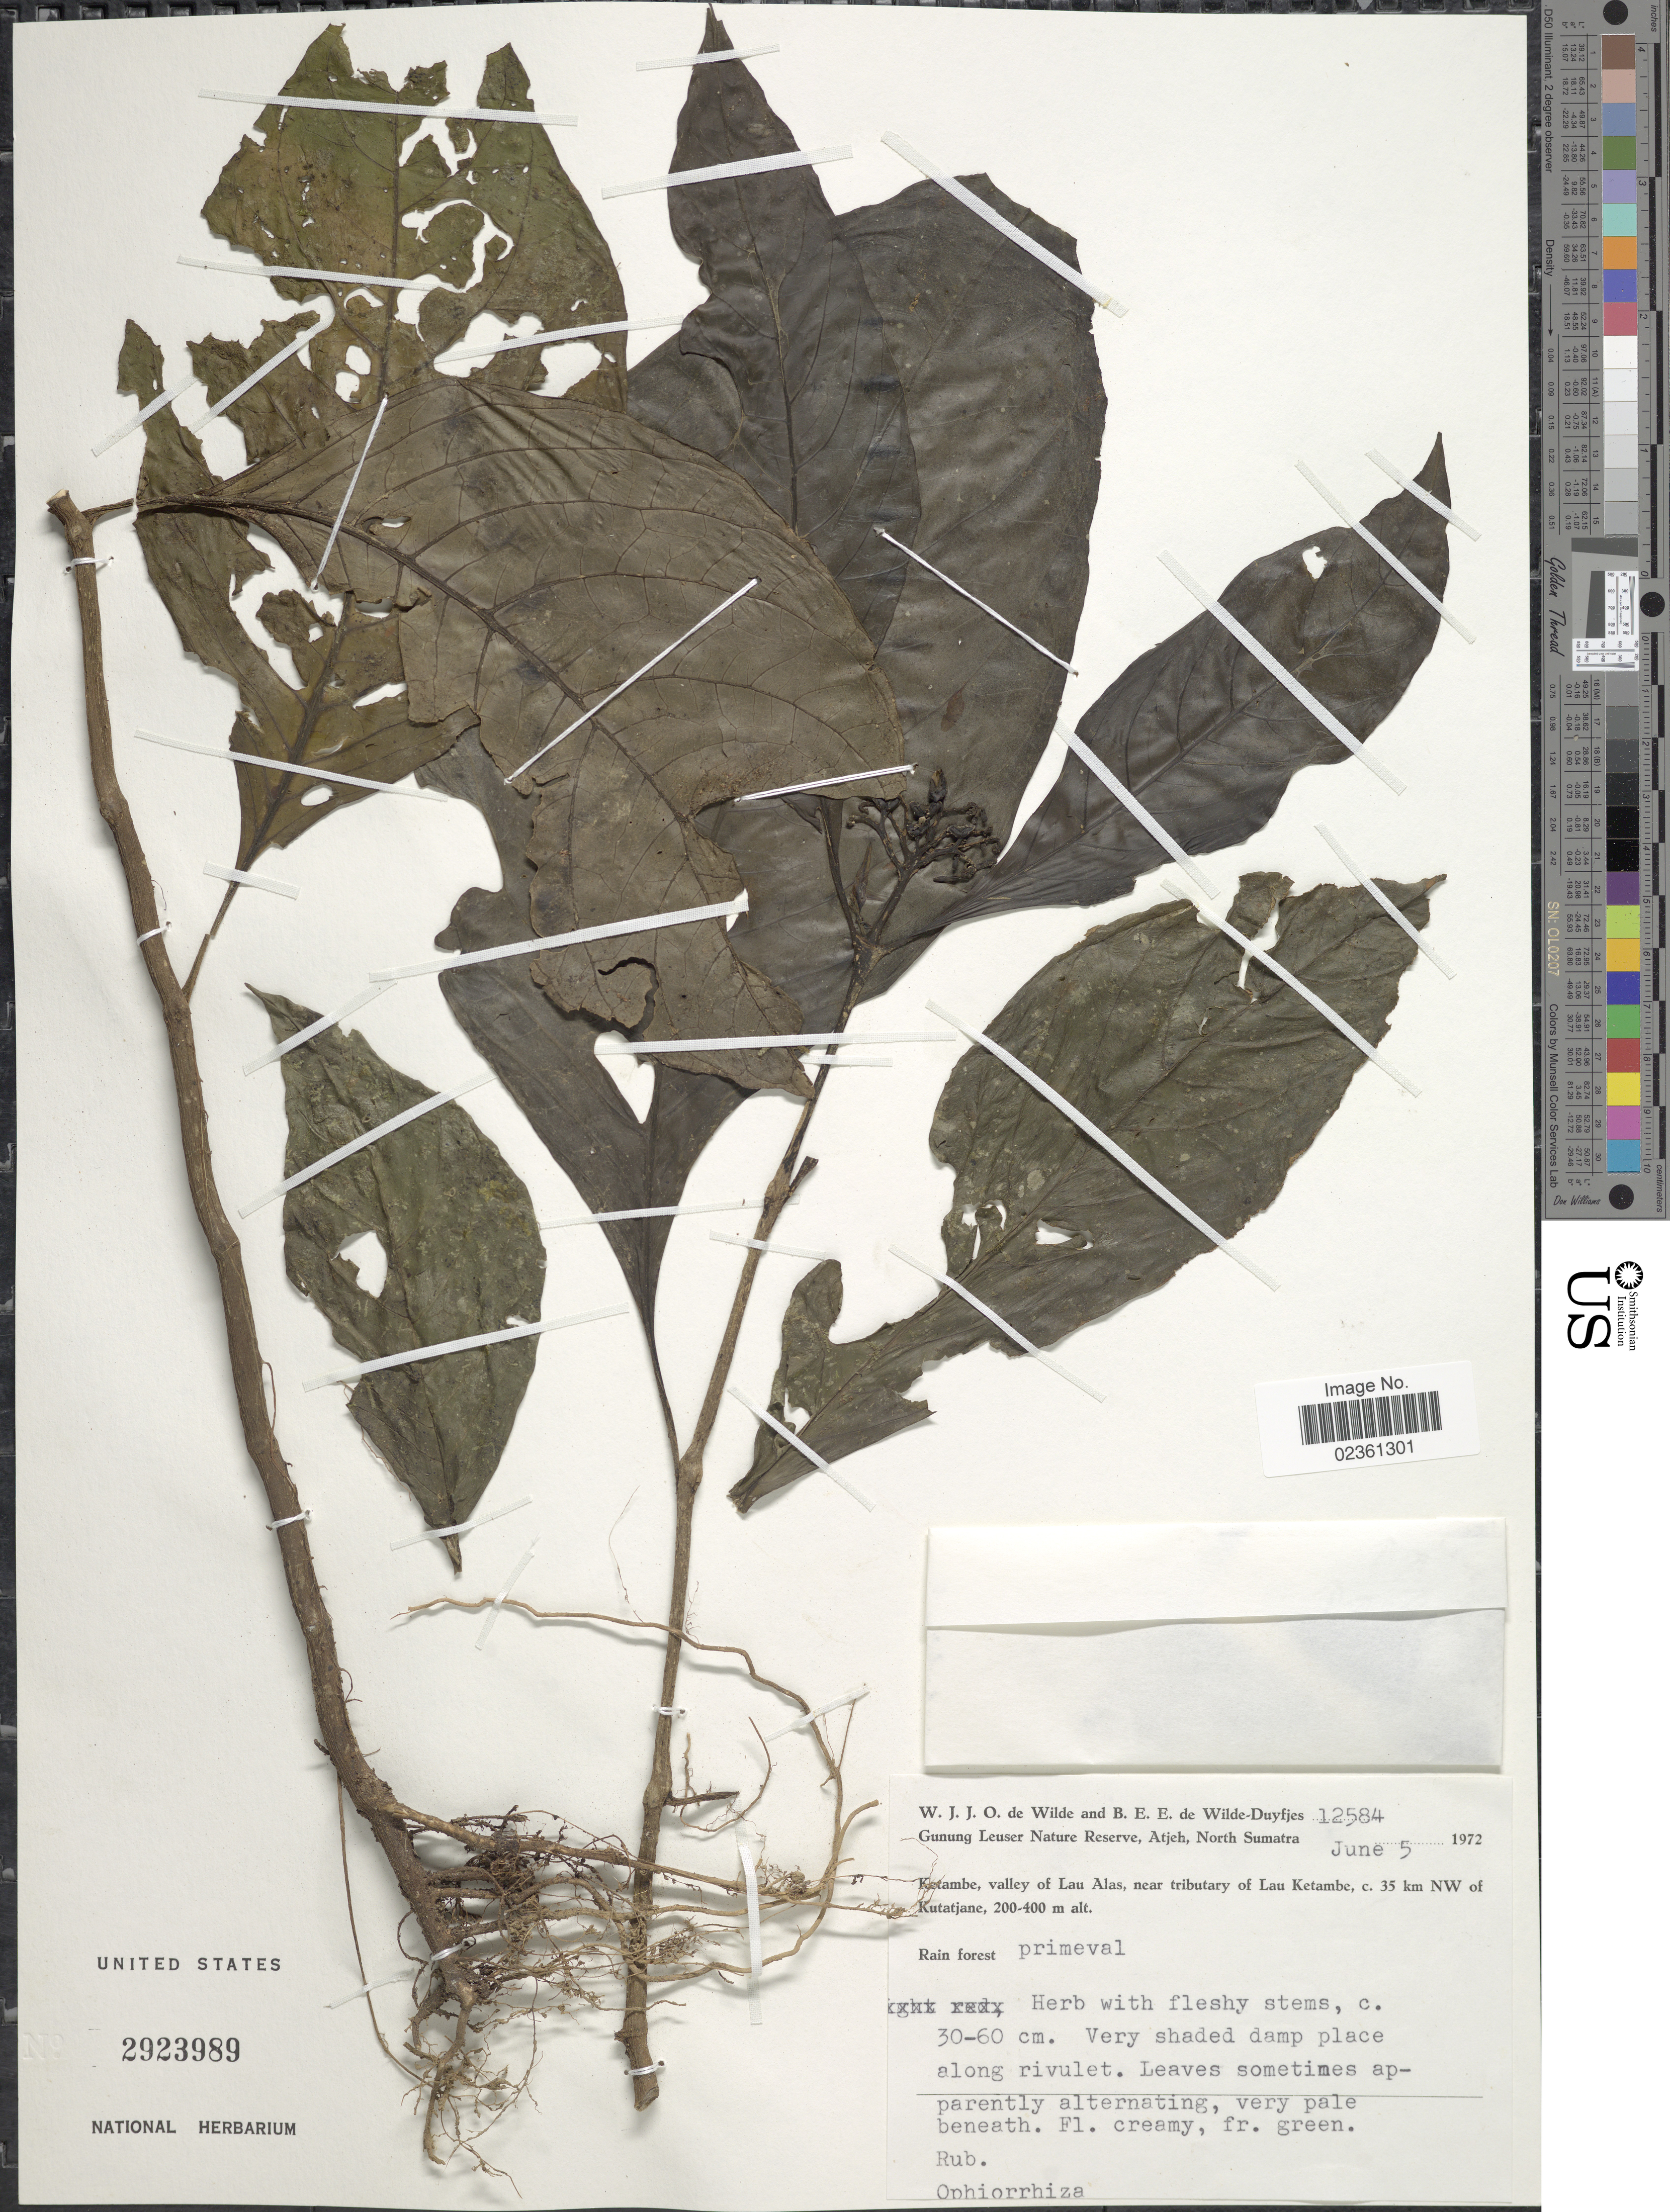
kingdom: Plantae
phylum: Tracheophyta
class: Magnoliopsida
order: Gentianales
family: Rubiaceae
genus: Ophiorrhiza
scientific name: Ophiorrhiza sp.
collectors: W. J. de Wilde & B. E. de Wilde-Duyfjes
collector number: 12584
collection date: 1972-06-05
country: Indonesia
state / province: Sumatra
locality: Gunung Leuser Nature Reserve, Atjeh, North Sumatra, Ketambe, valley of Lau Alas, near tributary of Lau Ketambe, c. 35 km NW of Kutatjane.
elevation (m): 200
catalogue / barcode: US 2923989